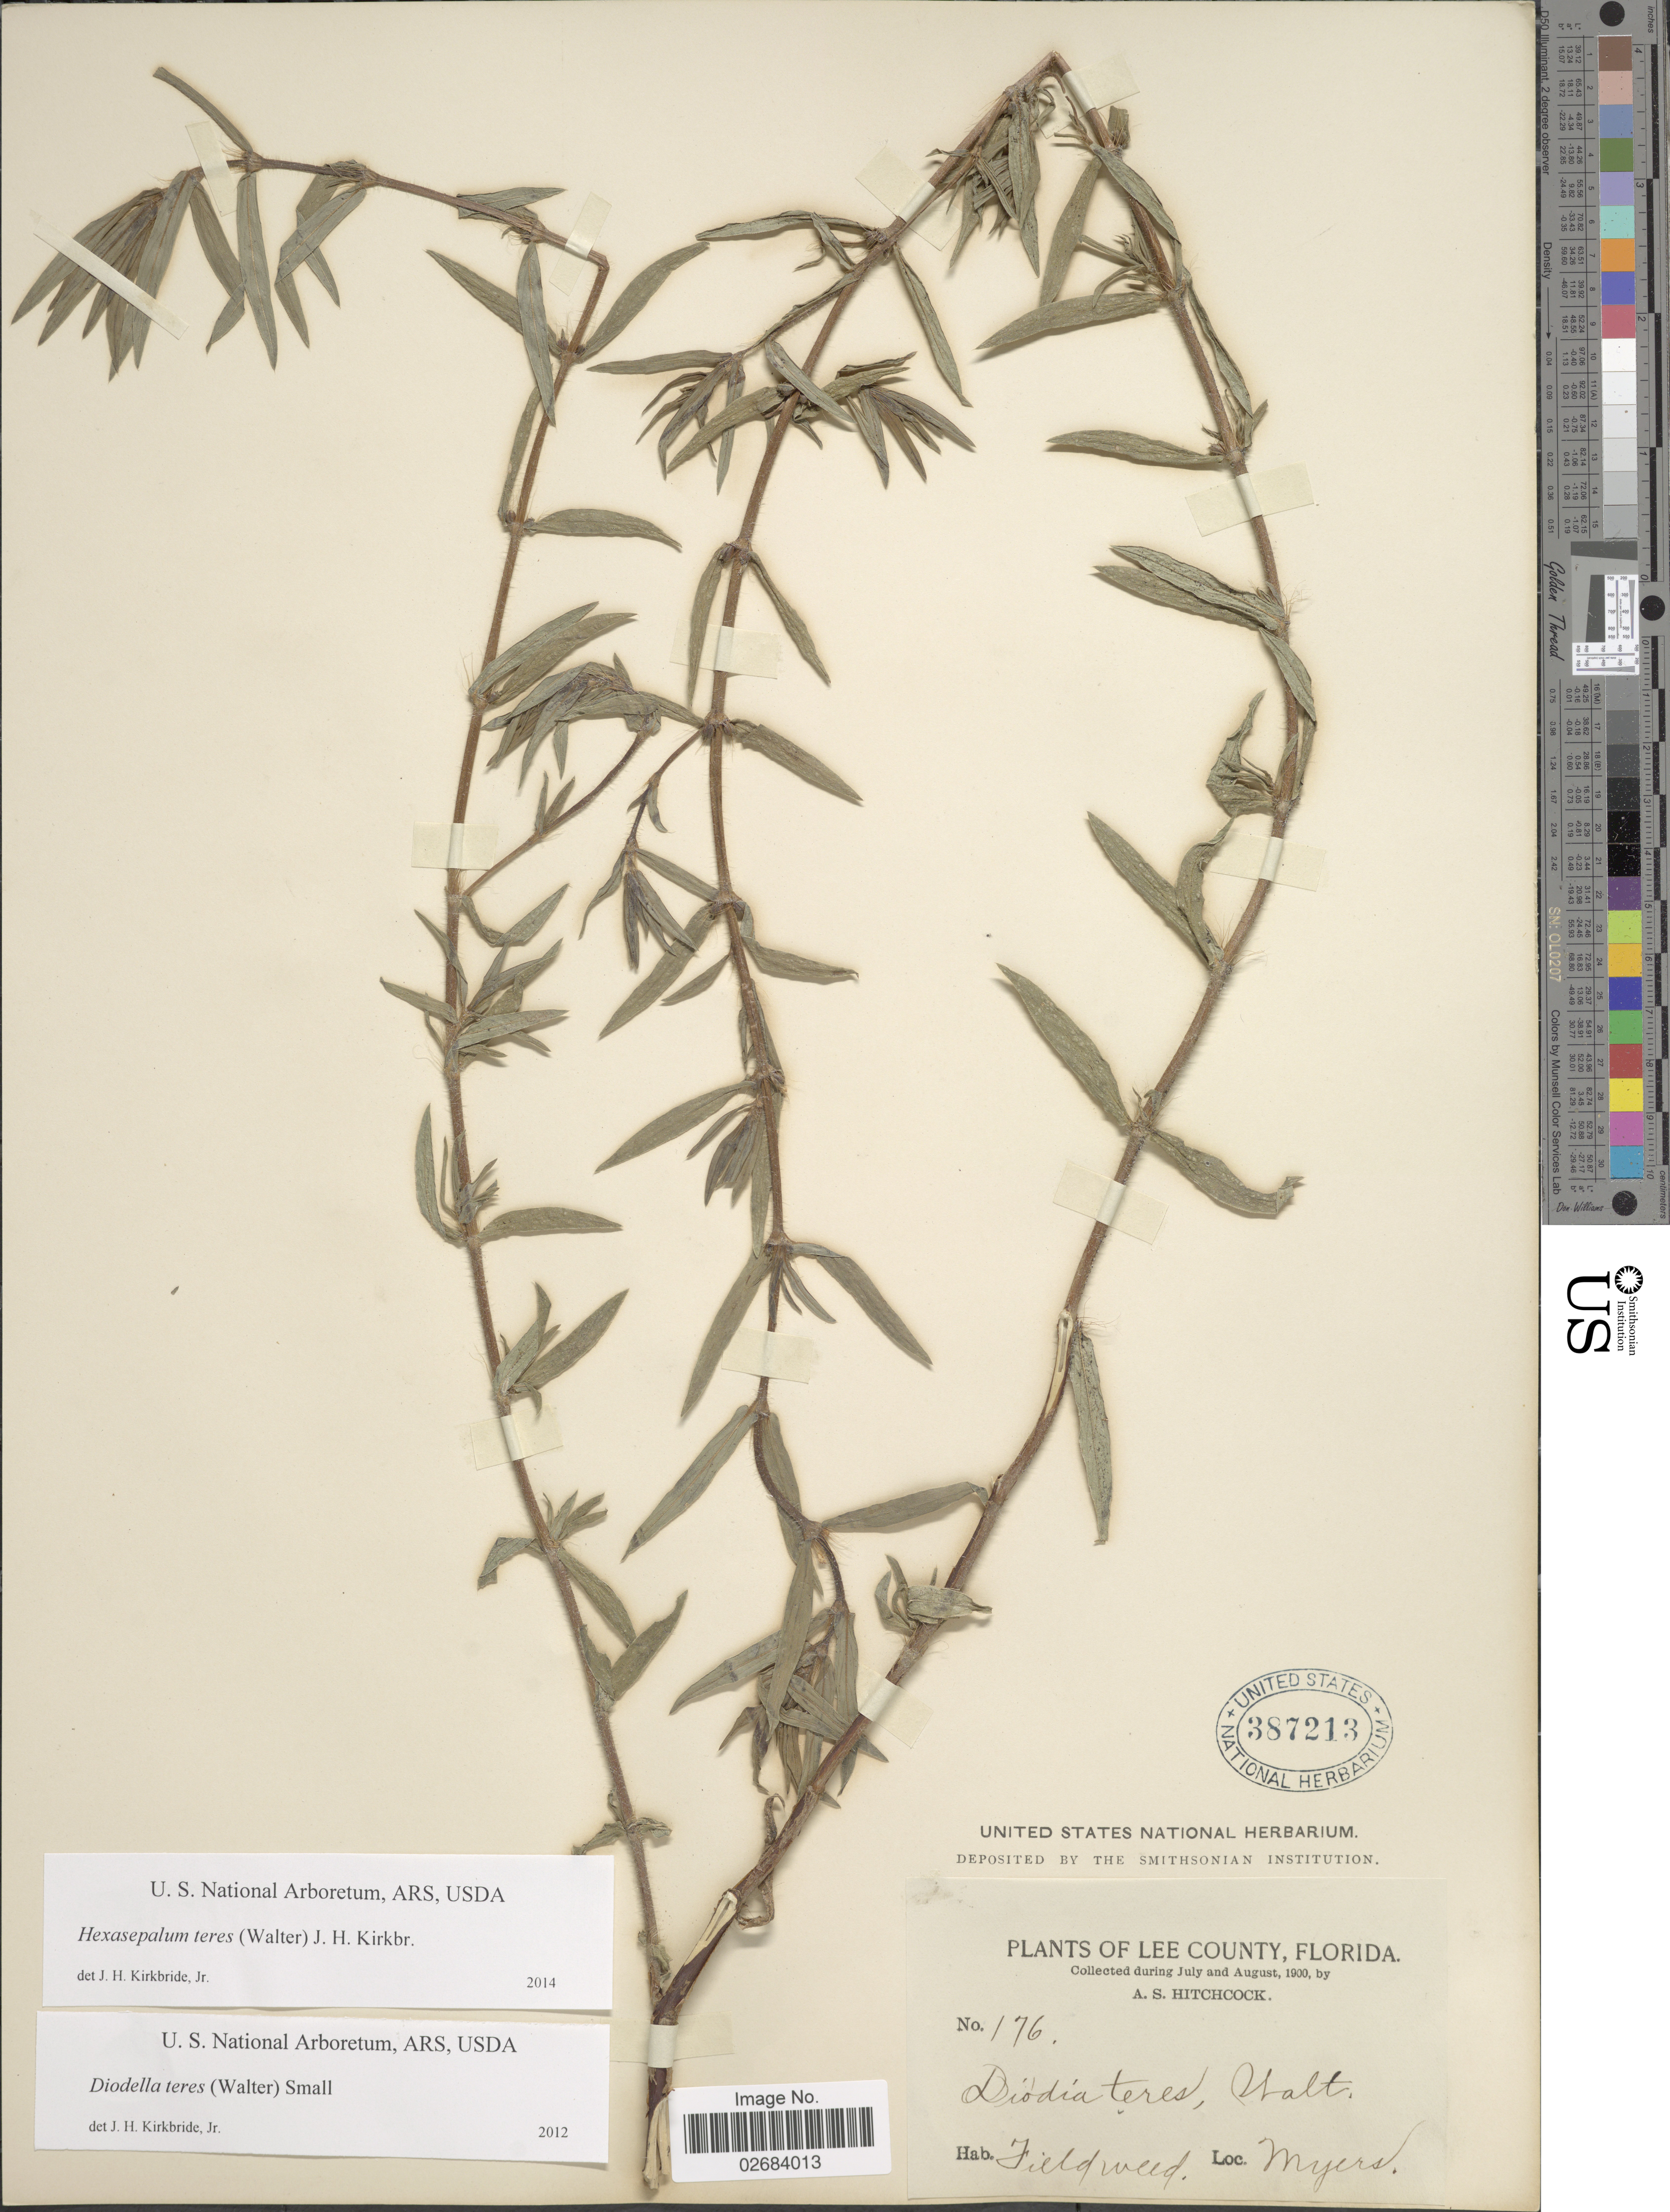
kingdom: Plantae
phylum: Tracheophyta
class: Magnoliopsida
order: Gentianales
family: Rubiaceae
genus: Diodia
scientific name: Diodia teres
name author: Walter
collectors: A. S. Hitchcock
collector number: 176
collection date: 1900-07/1900-08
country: United States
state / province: Florida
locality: Lee County, Field weed, Myers.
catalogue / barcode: US 387213